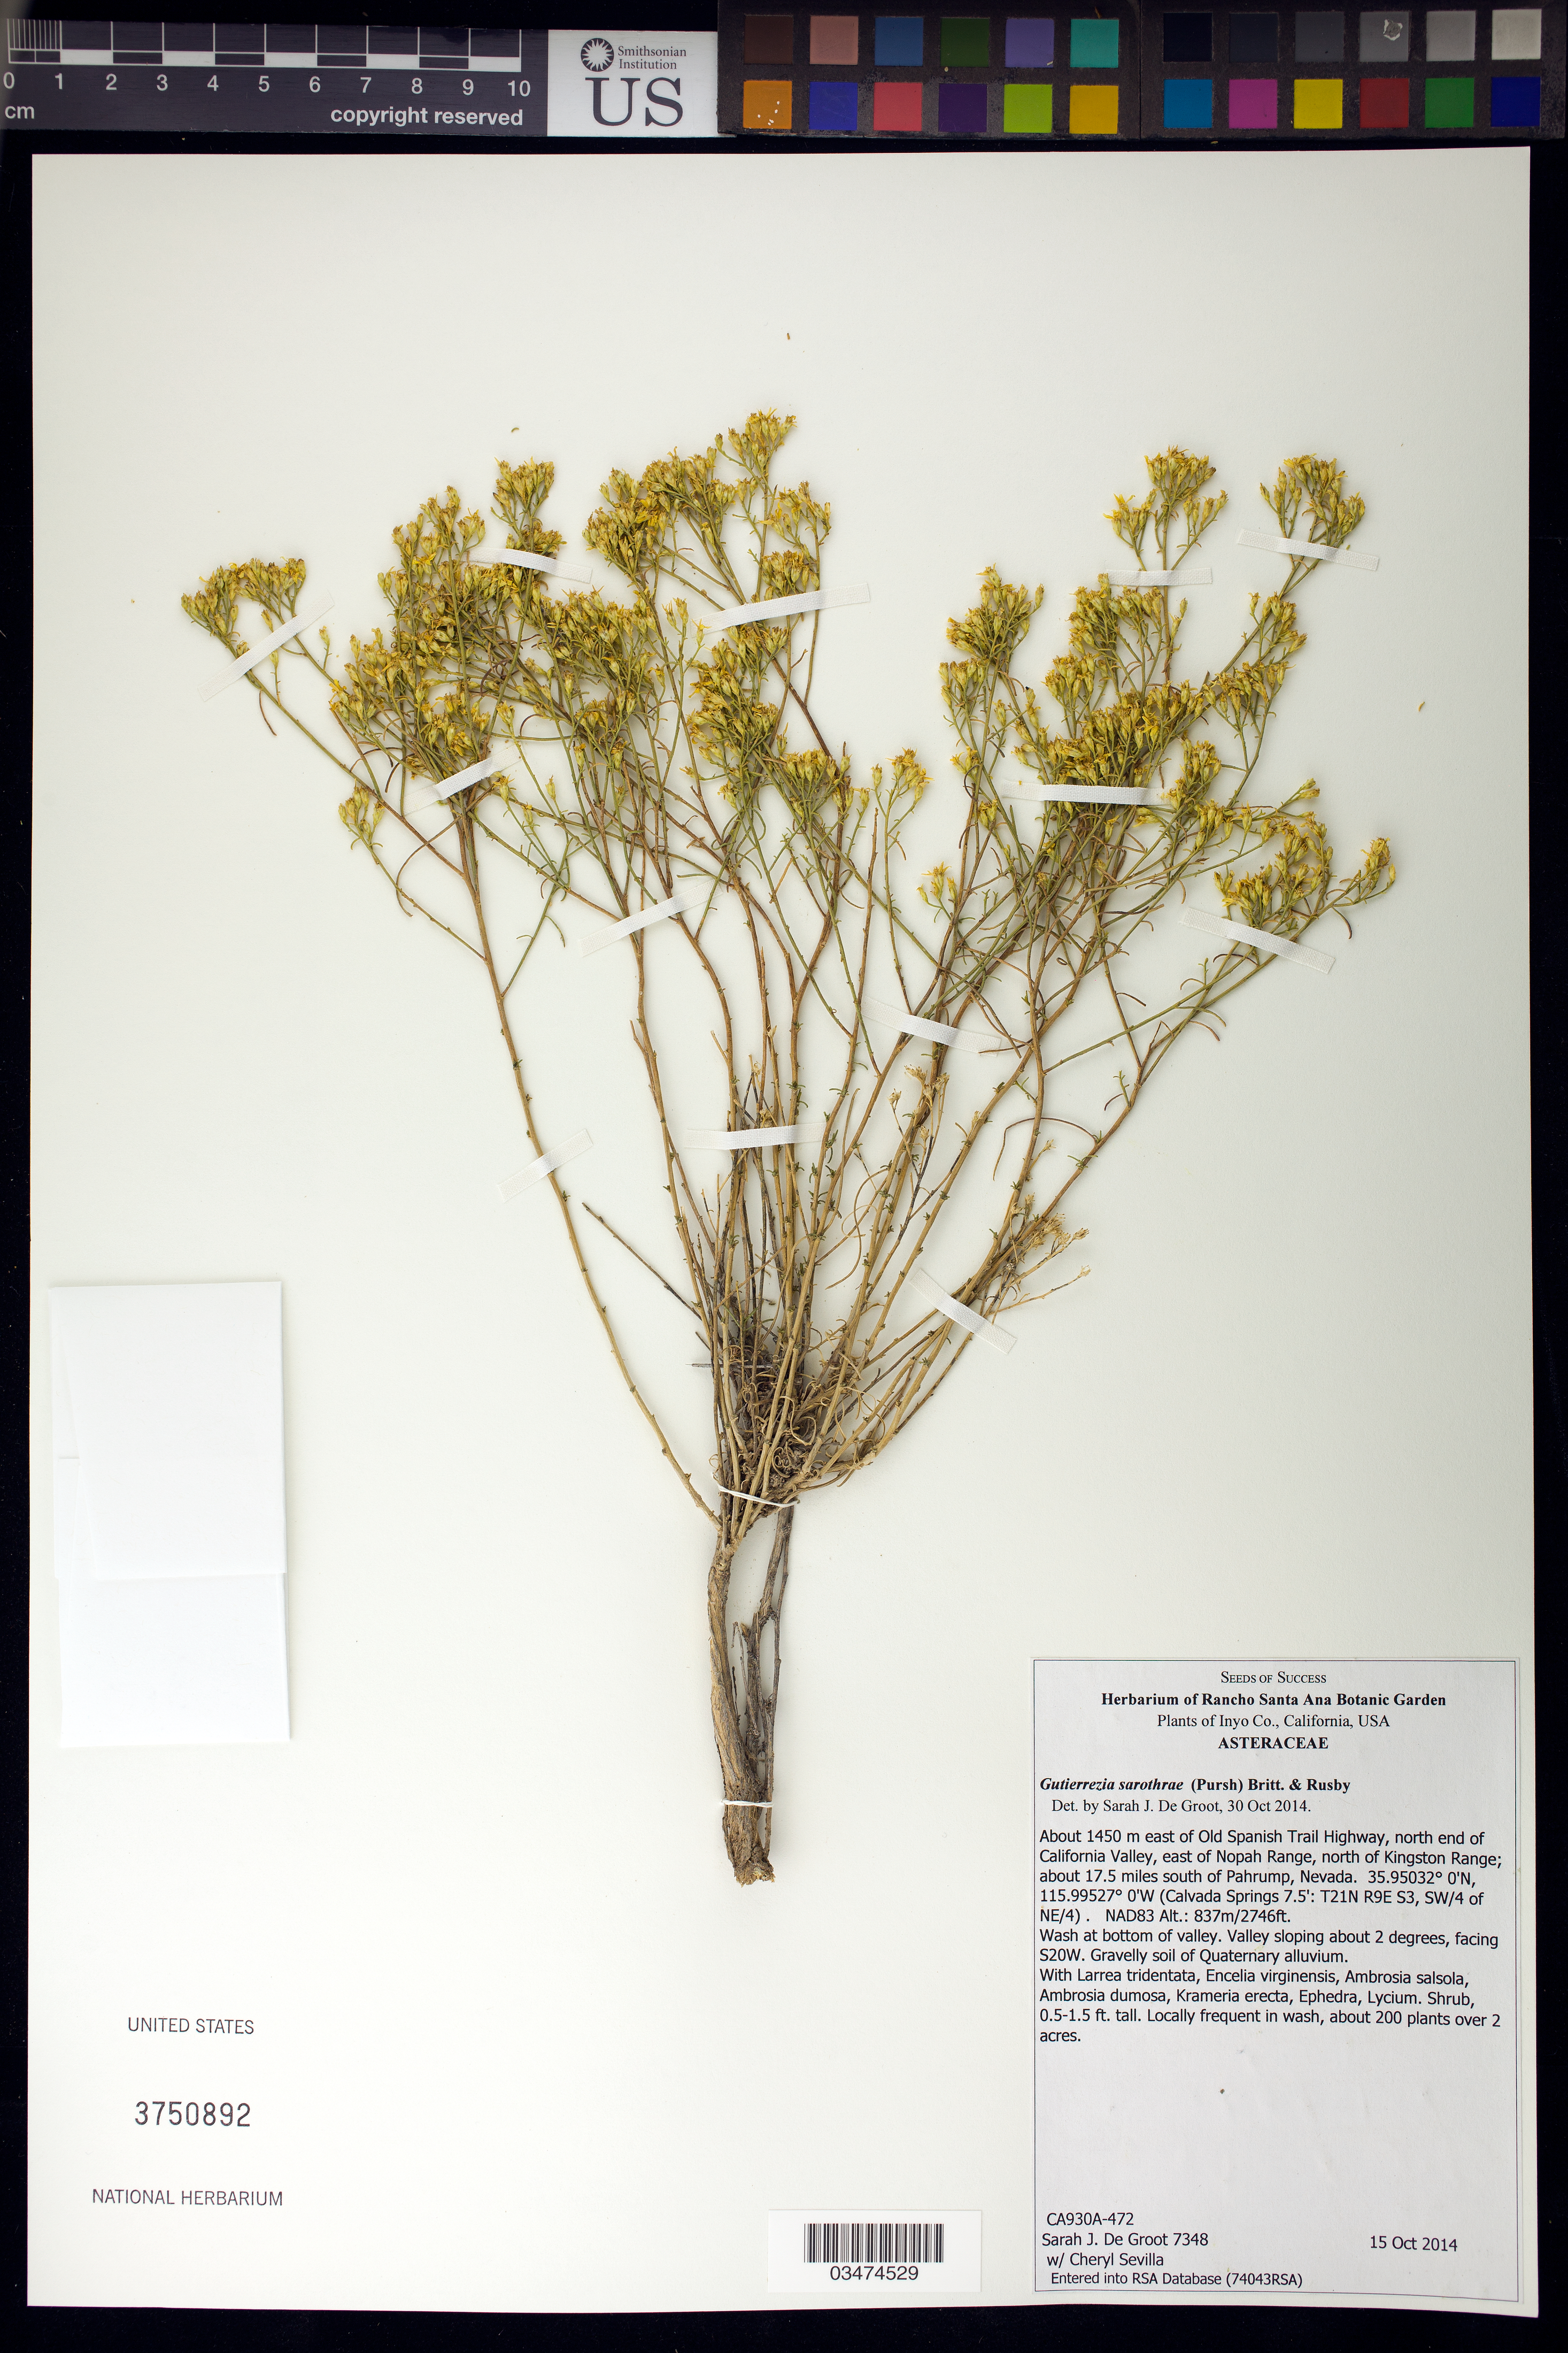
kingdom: Plantae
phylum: Tracheophyta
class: Magnoliopsida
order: Asterales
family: Asteraceae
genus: Gutierrezia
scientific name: Gutierrezia sarothrae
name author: (Pursh) Britton & Rusby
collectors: S. De Groot & C. Sevilla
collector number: CA930A-472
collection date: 2014-10-15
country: United States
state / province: California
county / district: Inyo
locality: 1450 m E of Old Spanish Trail Hwy, N end of California Valley, E of Nopah Range, N of Kingston Range, 17.5 miles S of Pahrump, Nevada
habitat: Gravelly soil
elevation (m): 837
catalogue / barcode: US 3750892